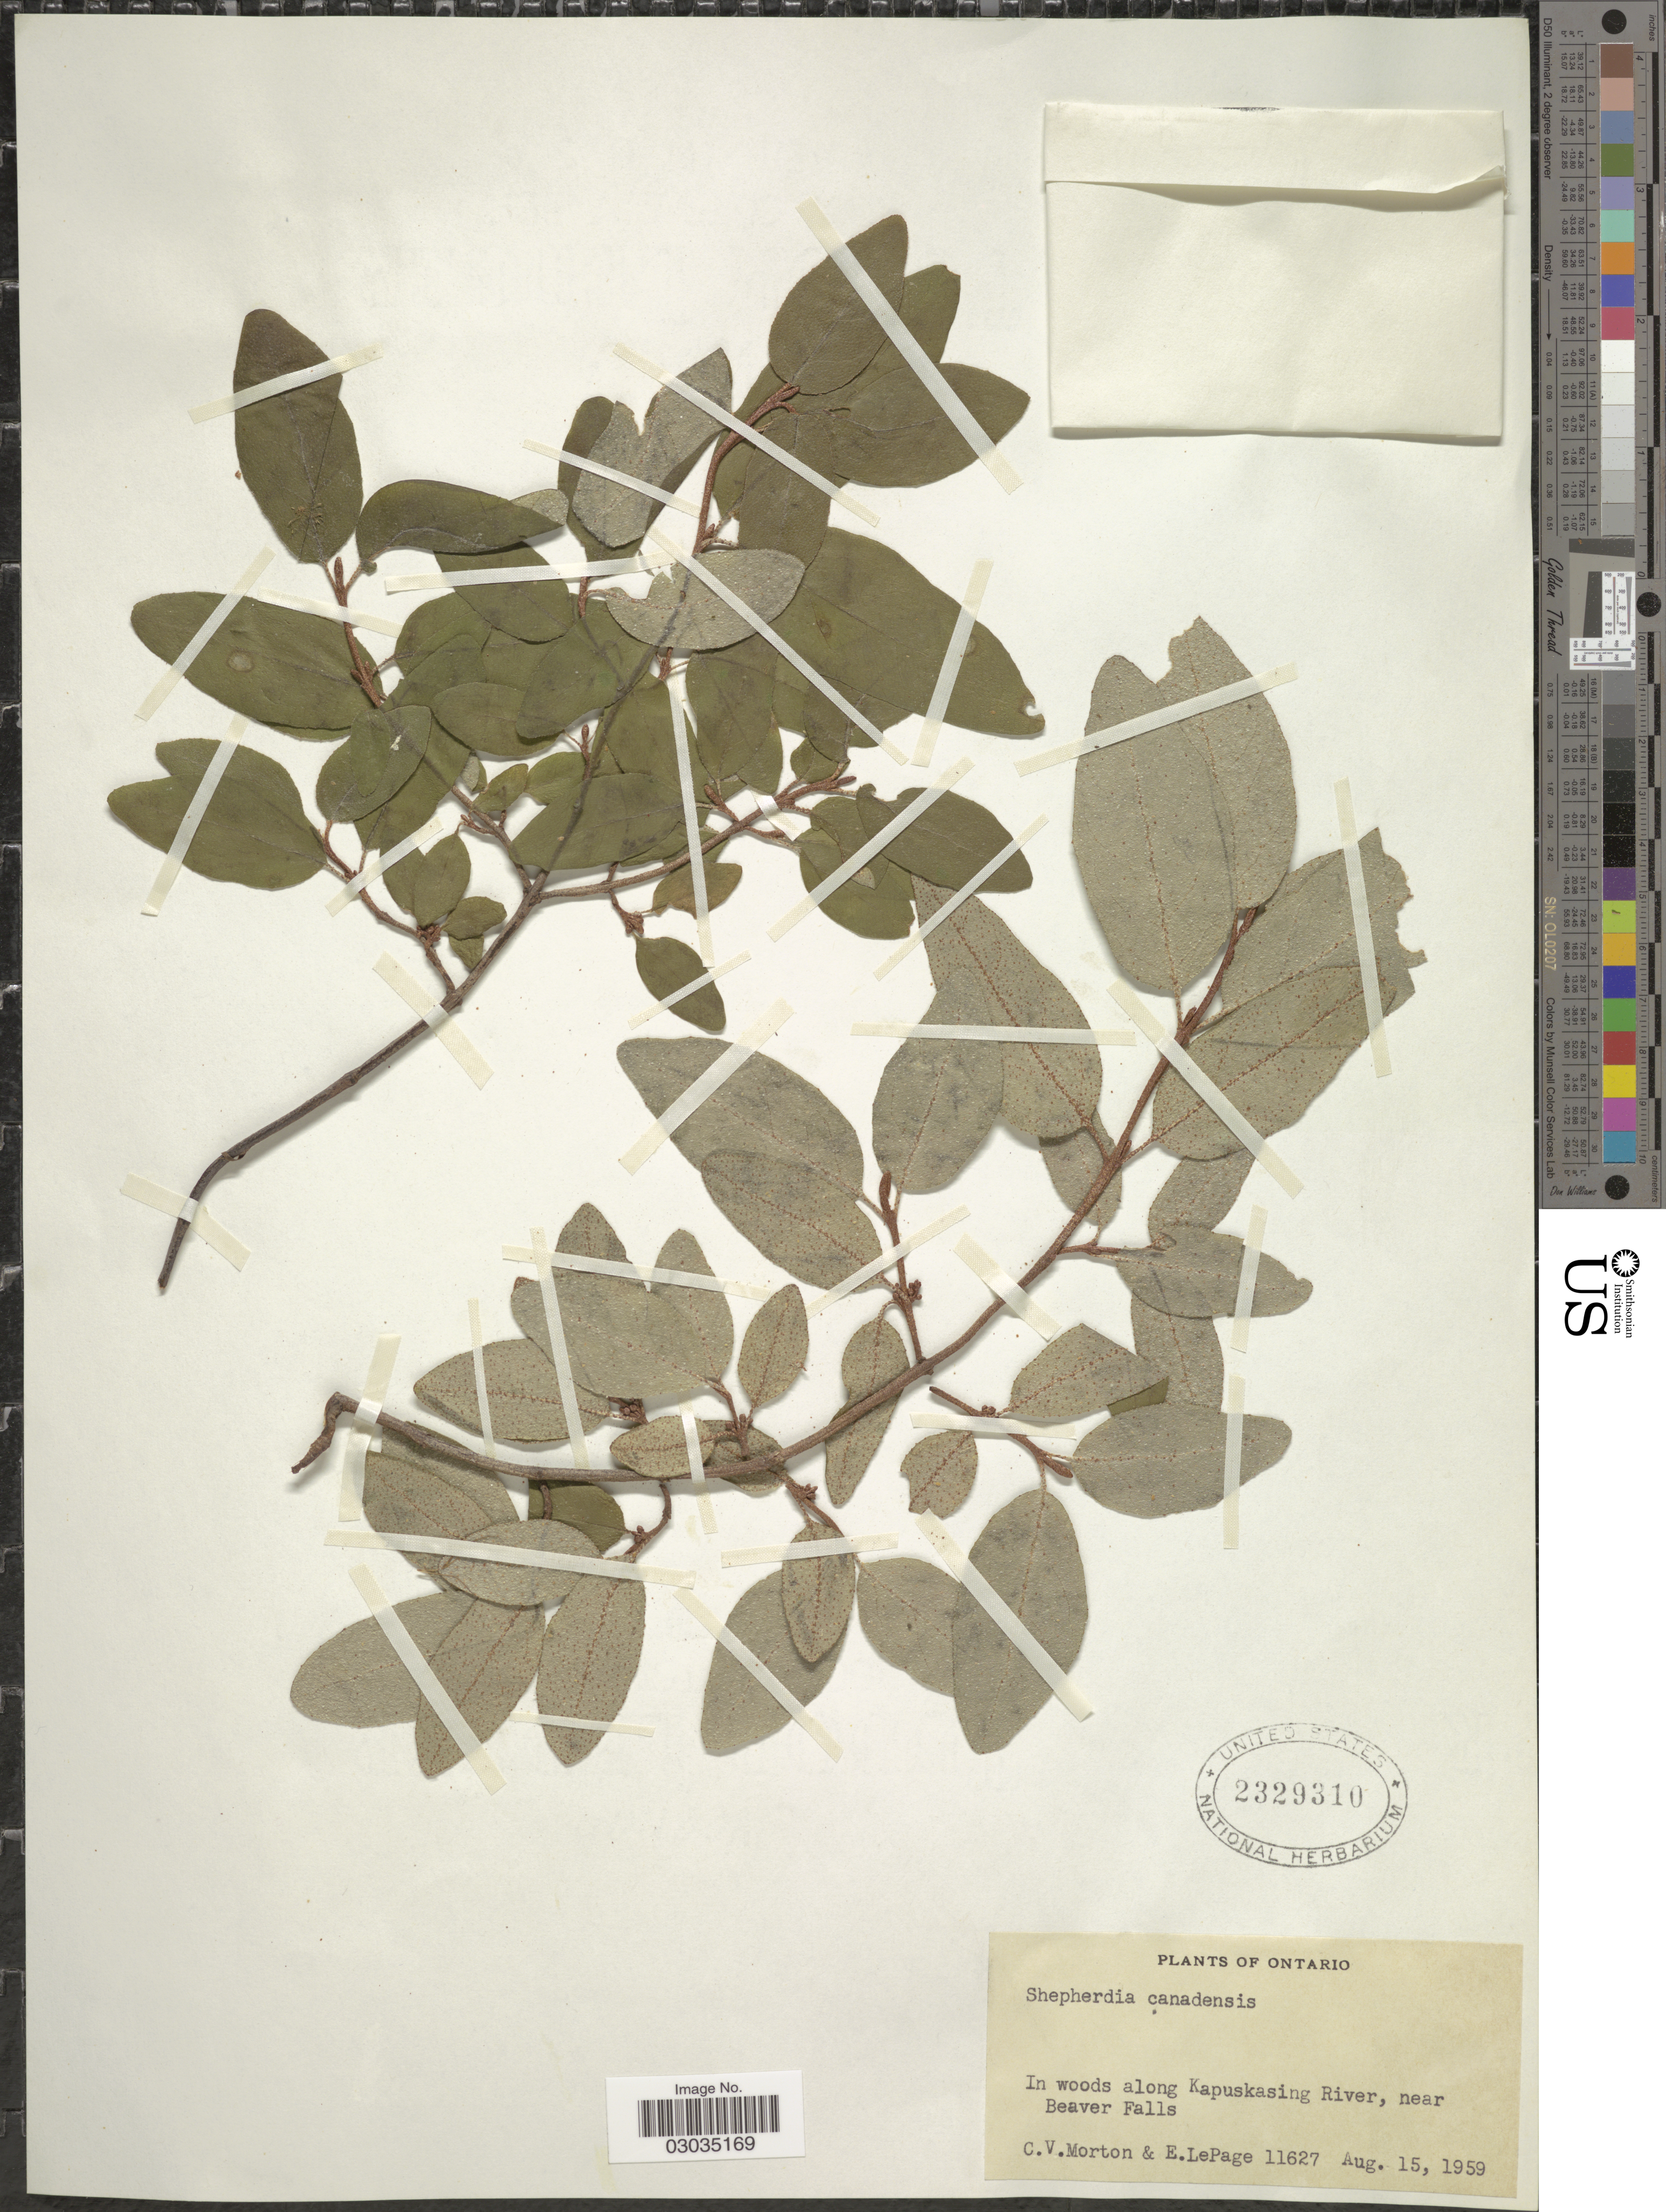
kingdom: Plantae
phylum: Tracheophyta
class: Magnoliopsida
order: Rosales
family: Elaeagnaceae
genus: Shepherdia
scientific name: Shepherdia canadensis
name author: (L.) Nutt.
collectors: C. V. Morton & E. Lepage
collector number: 11627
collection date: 1959-08-15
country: Canada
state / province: Ontario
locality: In woods along Kapuskasing River, near Beaver Falls.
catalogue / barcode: US 2329310